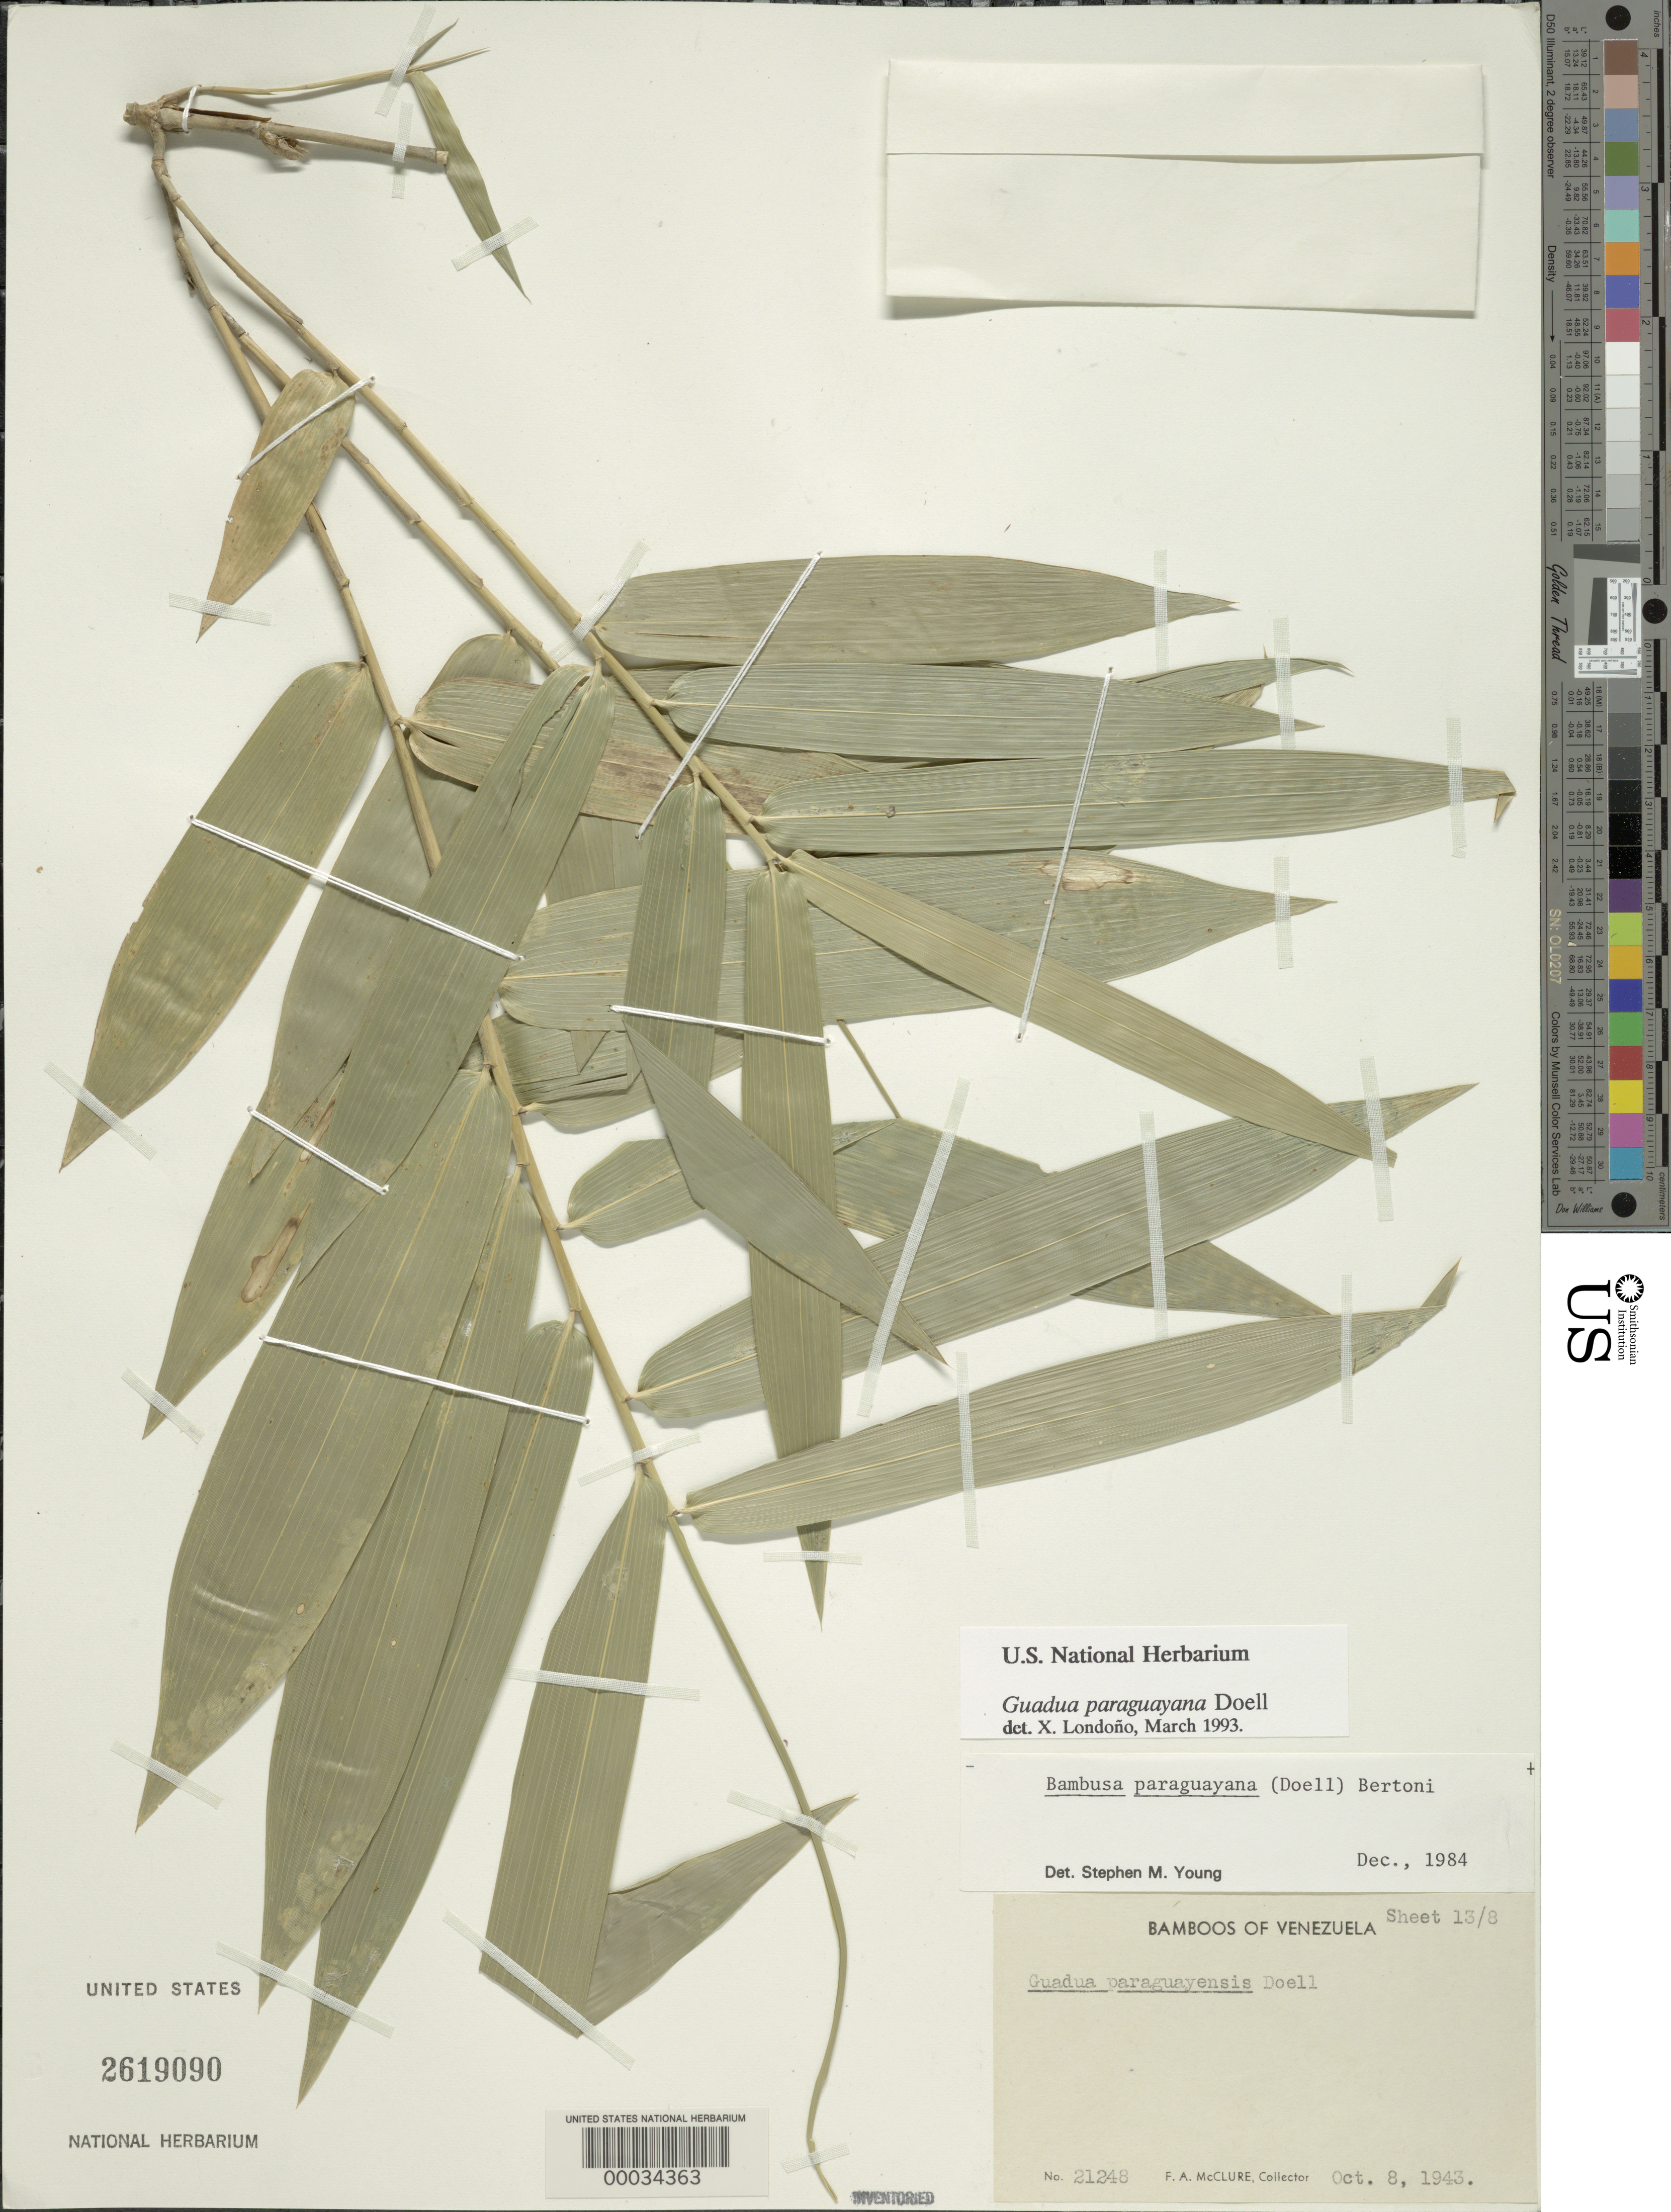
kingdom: Plantae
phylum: Tracheophyta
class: Liliopsida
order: Poales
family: Poaceae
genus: Guadua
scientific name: Guadua paraguayana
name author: Döll in Mart.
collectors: F. A. McClure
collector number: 21248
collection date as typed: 08 Oct 1943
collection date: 1943-10-08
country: Venezuela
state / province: Distrito Federal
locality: Piedra rajada, ciudad bolivar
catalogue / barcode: US 2619090